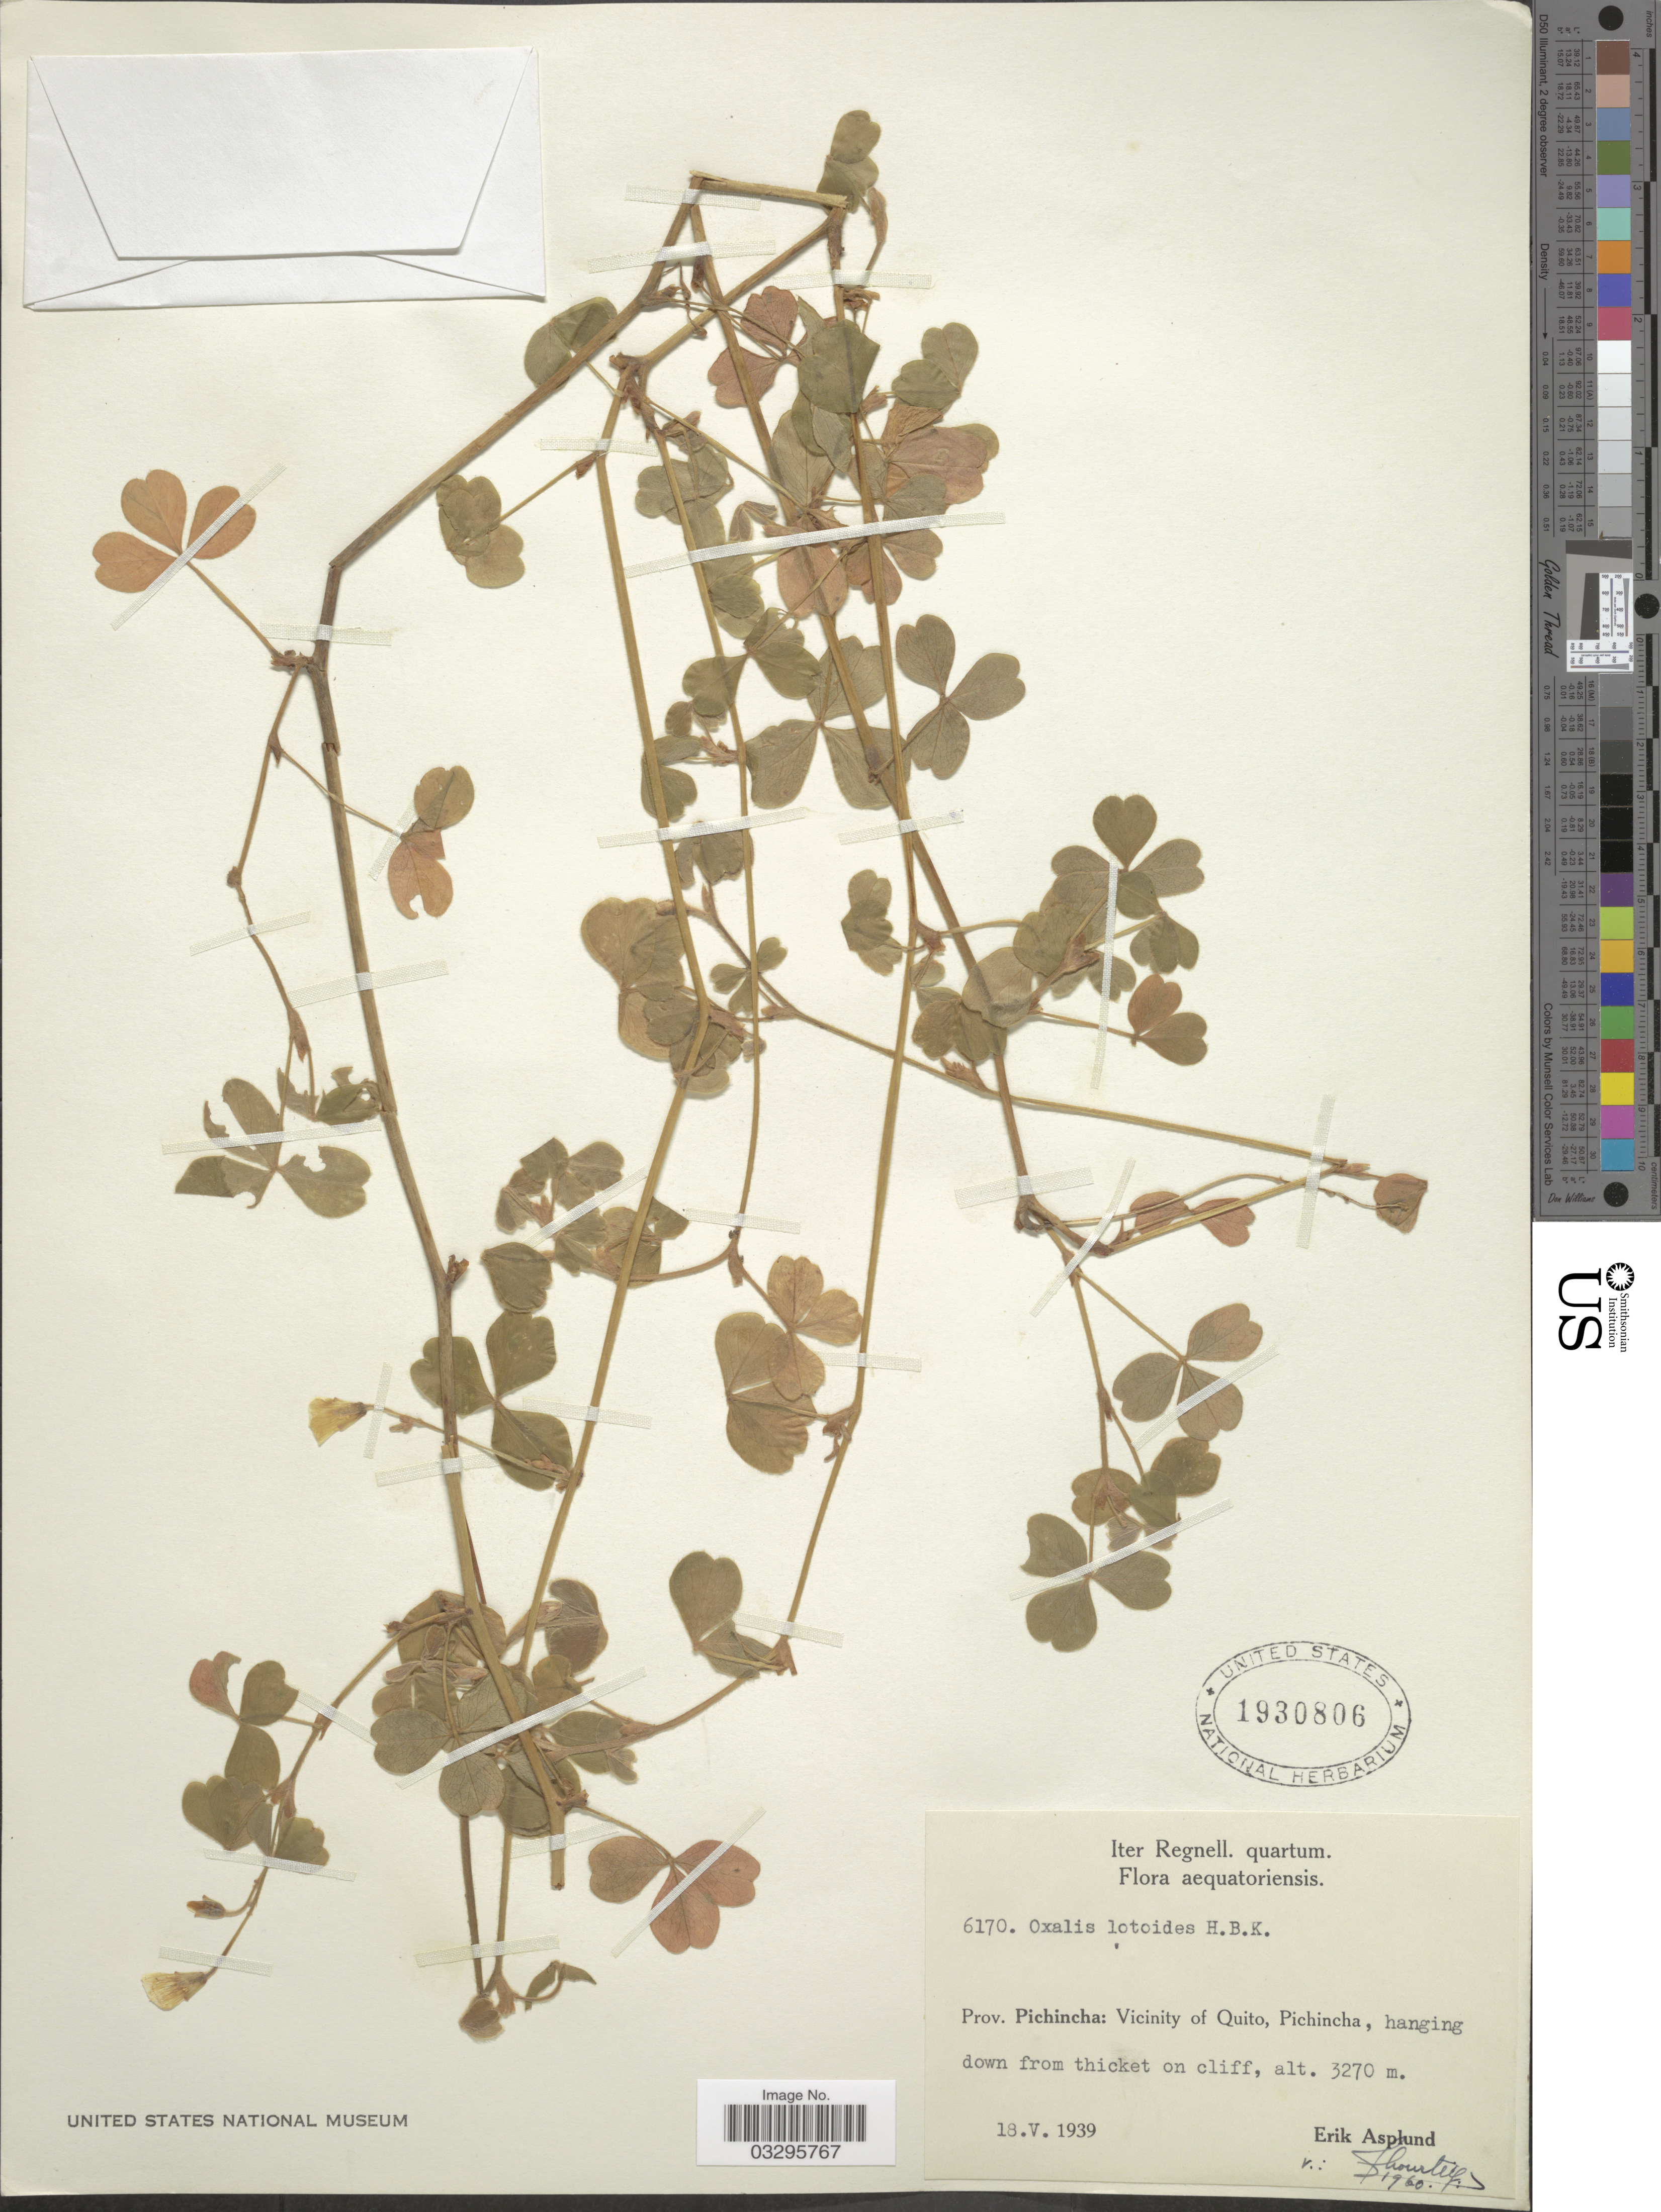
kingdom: Plantae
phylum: Tracheophyta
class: Magnoliopsida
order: Oxalidales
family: Oxalidaceae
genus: Oxalis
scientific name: Oxalis lotoides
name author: Kunth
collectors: E. Asplund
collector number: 6170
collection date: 1939-05-18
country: Ecuador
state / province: Pichincha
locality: Vicinity of Quito.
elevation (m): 3270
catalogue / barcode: US 1930806